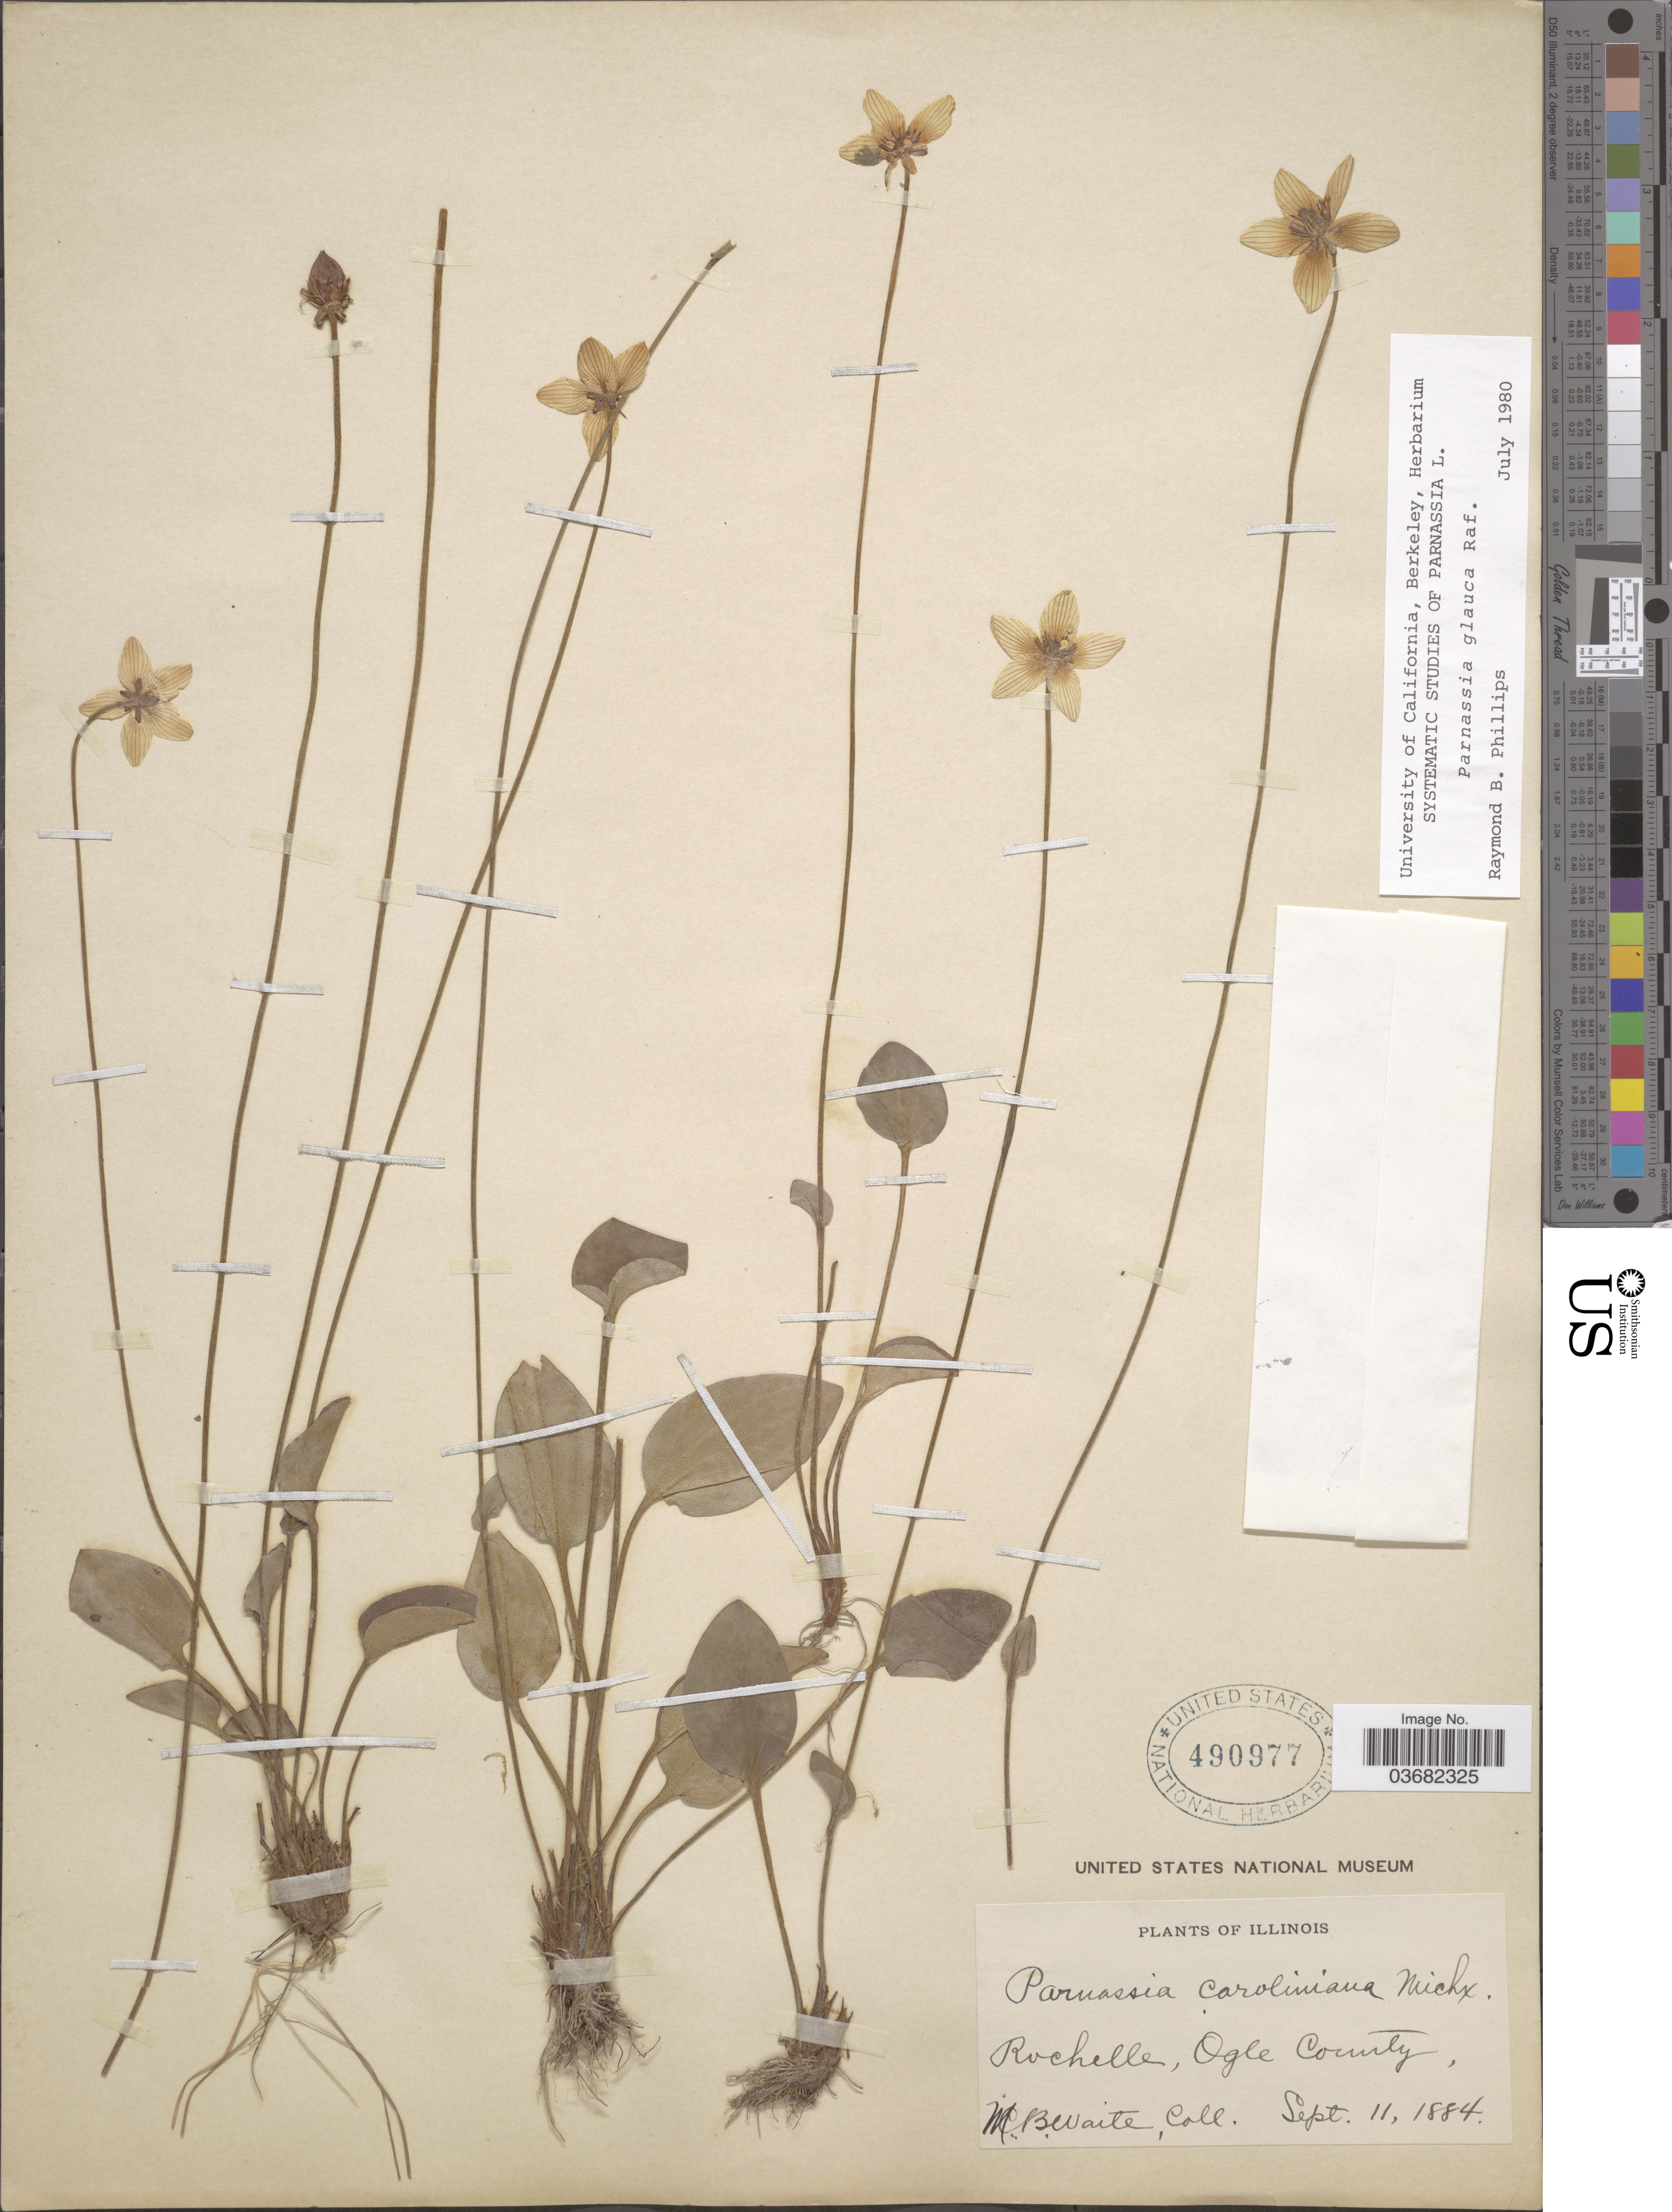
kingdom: Plantae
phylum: Tracheophyta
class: Magnoliopsida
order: Celastrales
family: Parnassiaceae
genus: Parnassia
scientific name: Parnassia glauca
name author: Raf.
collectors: M. B. Waite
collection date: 1884-09-11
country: United States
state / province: Illinois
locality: Rochelle, Ogle County.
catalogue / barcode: US 490977